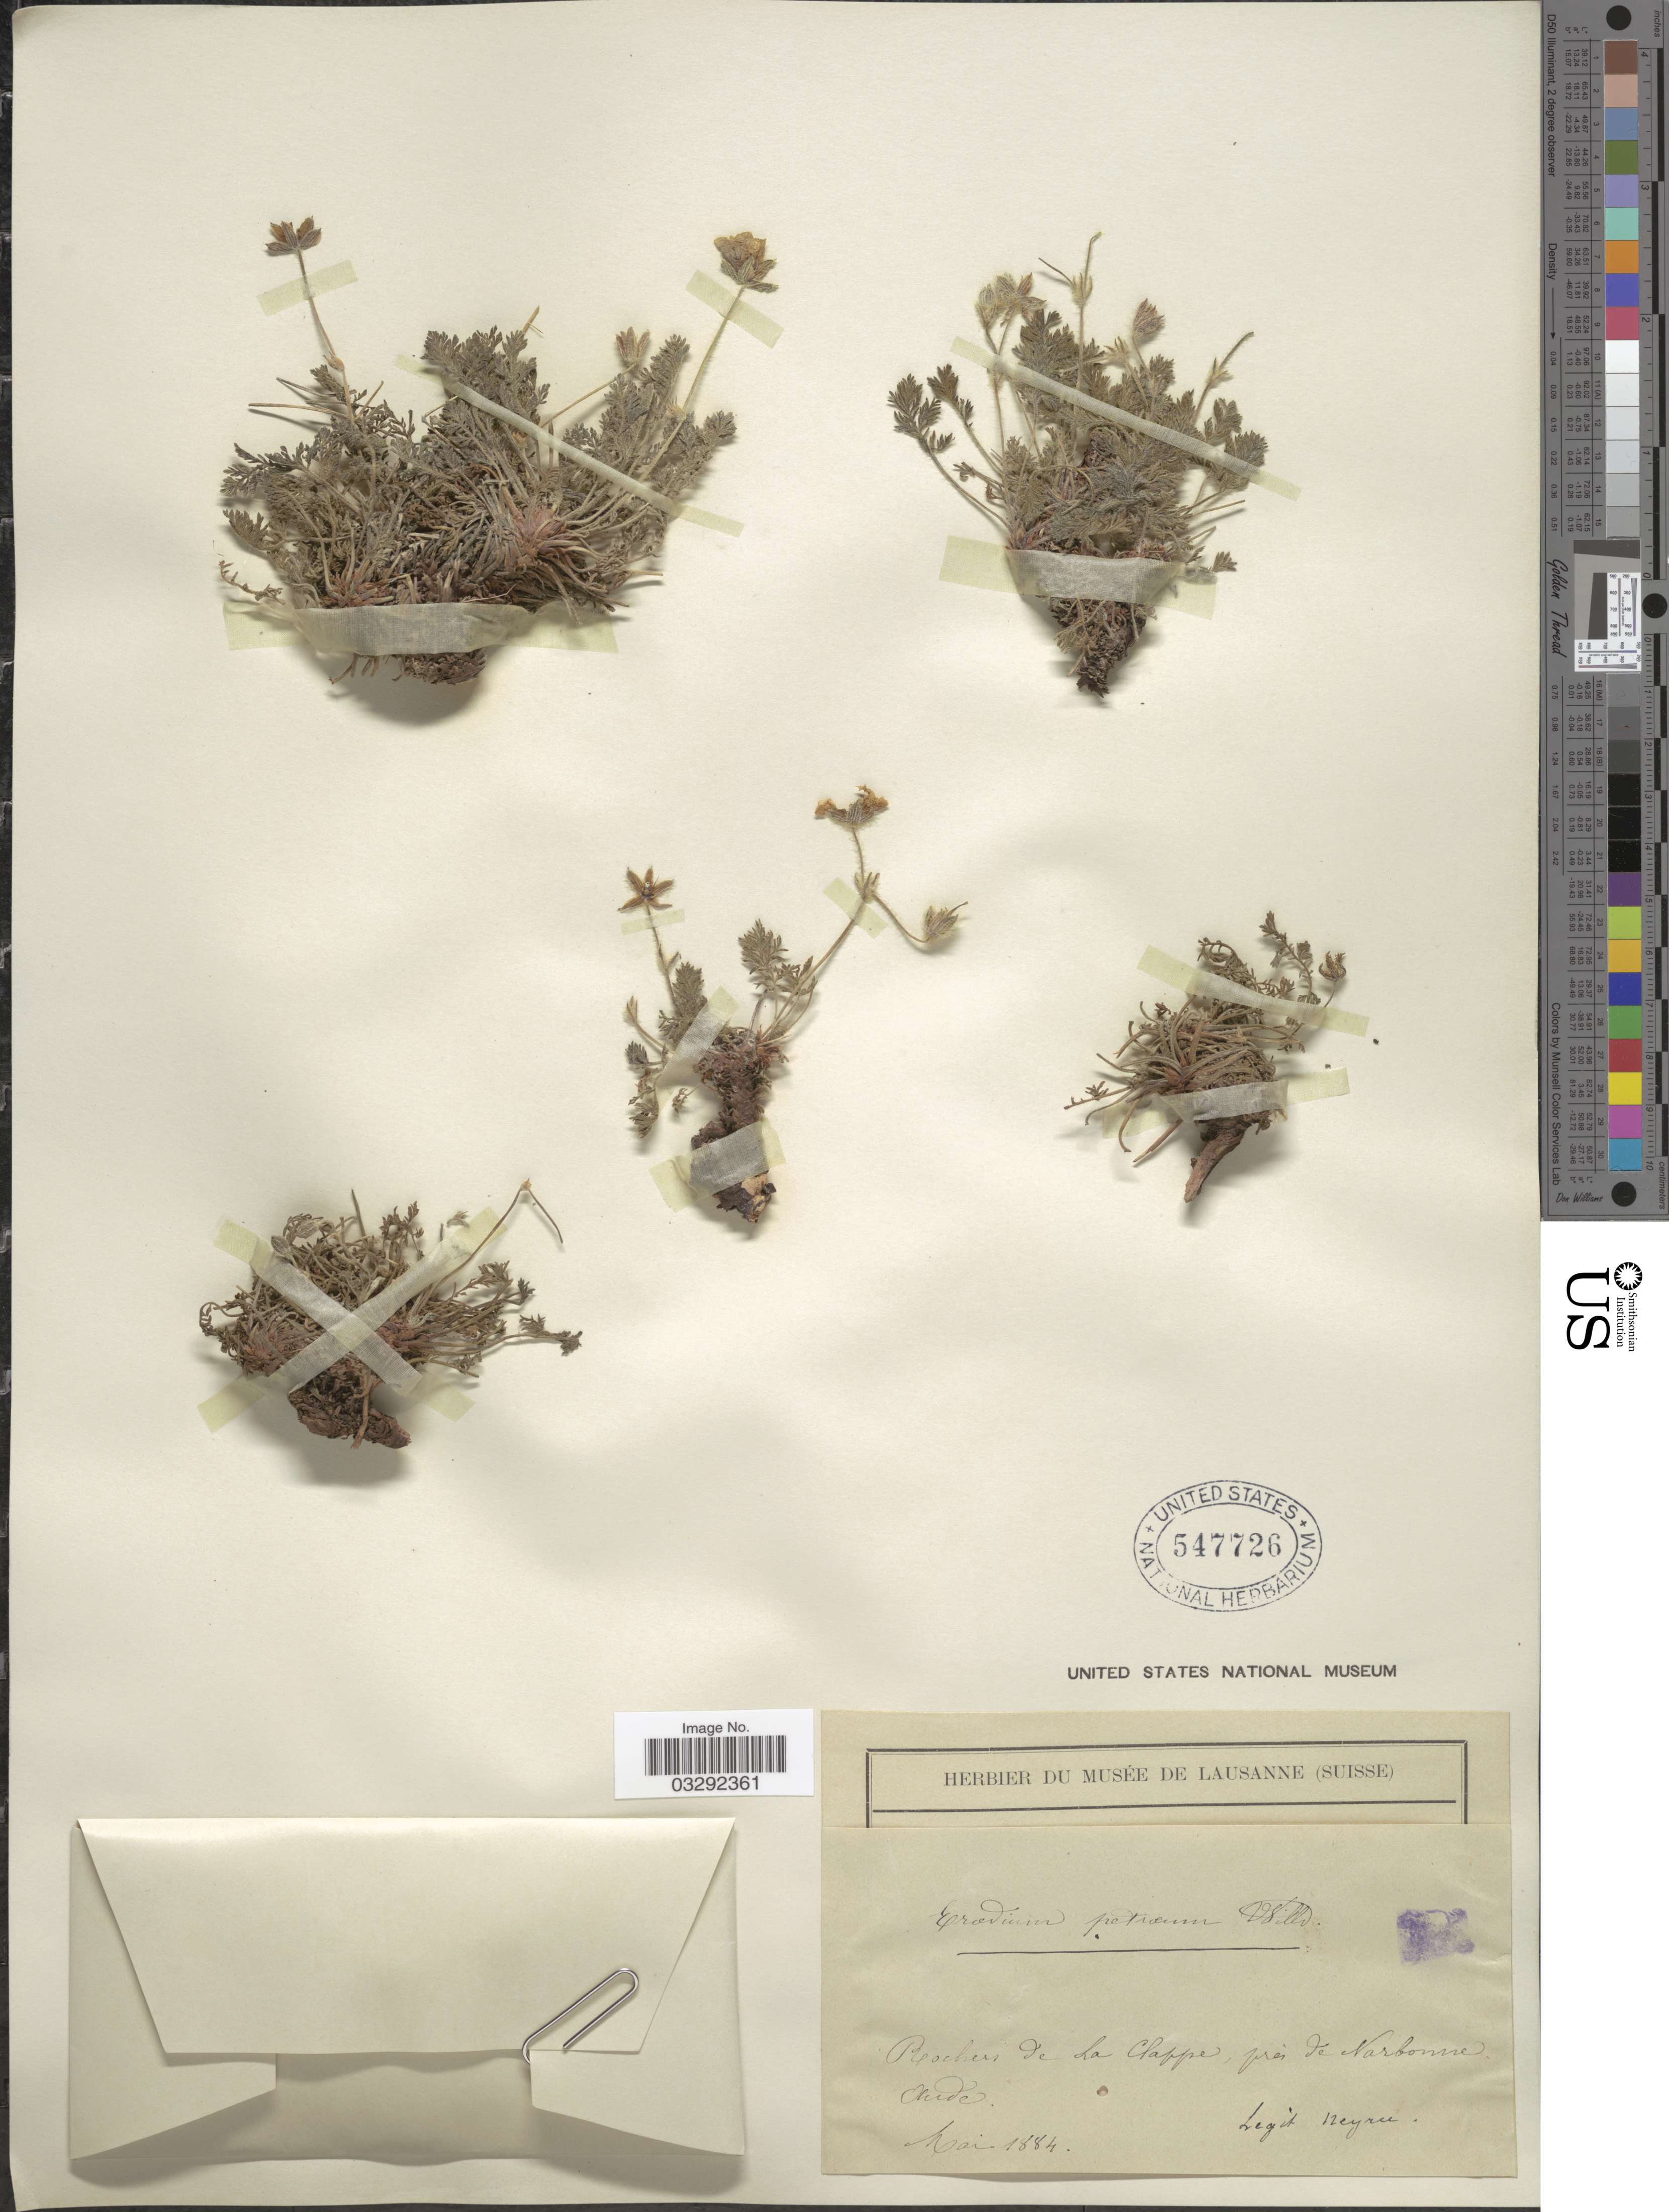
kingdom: Plantae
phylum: Tracheophyta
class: Magnoliopsida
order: Geraniales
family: Geraniaceae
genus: Erodium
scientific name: Erodium petraeum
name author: (Gouan) Willd.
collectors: Neyru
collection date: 1884-05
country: France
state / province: Occitanie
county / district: Aude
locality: Rochers de La Clappe, prés de Narbonne. Aude.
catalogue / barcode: US 547726